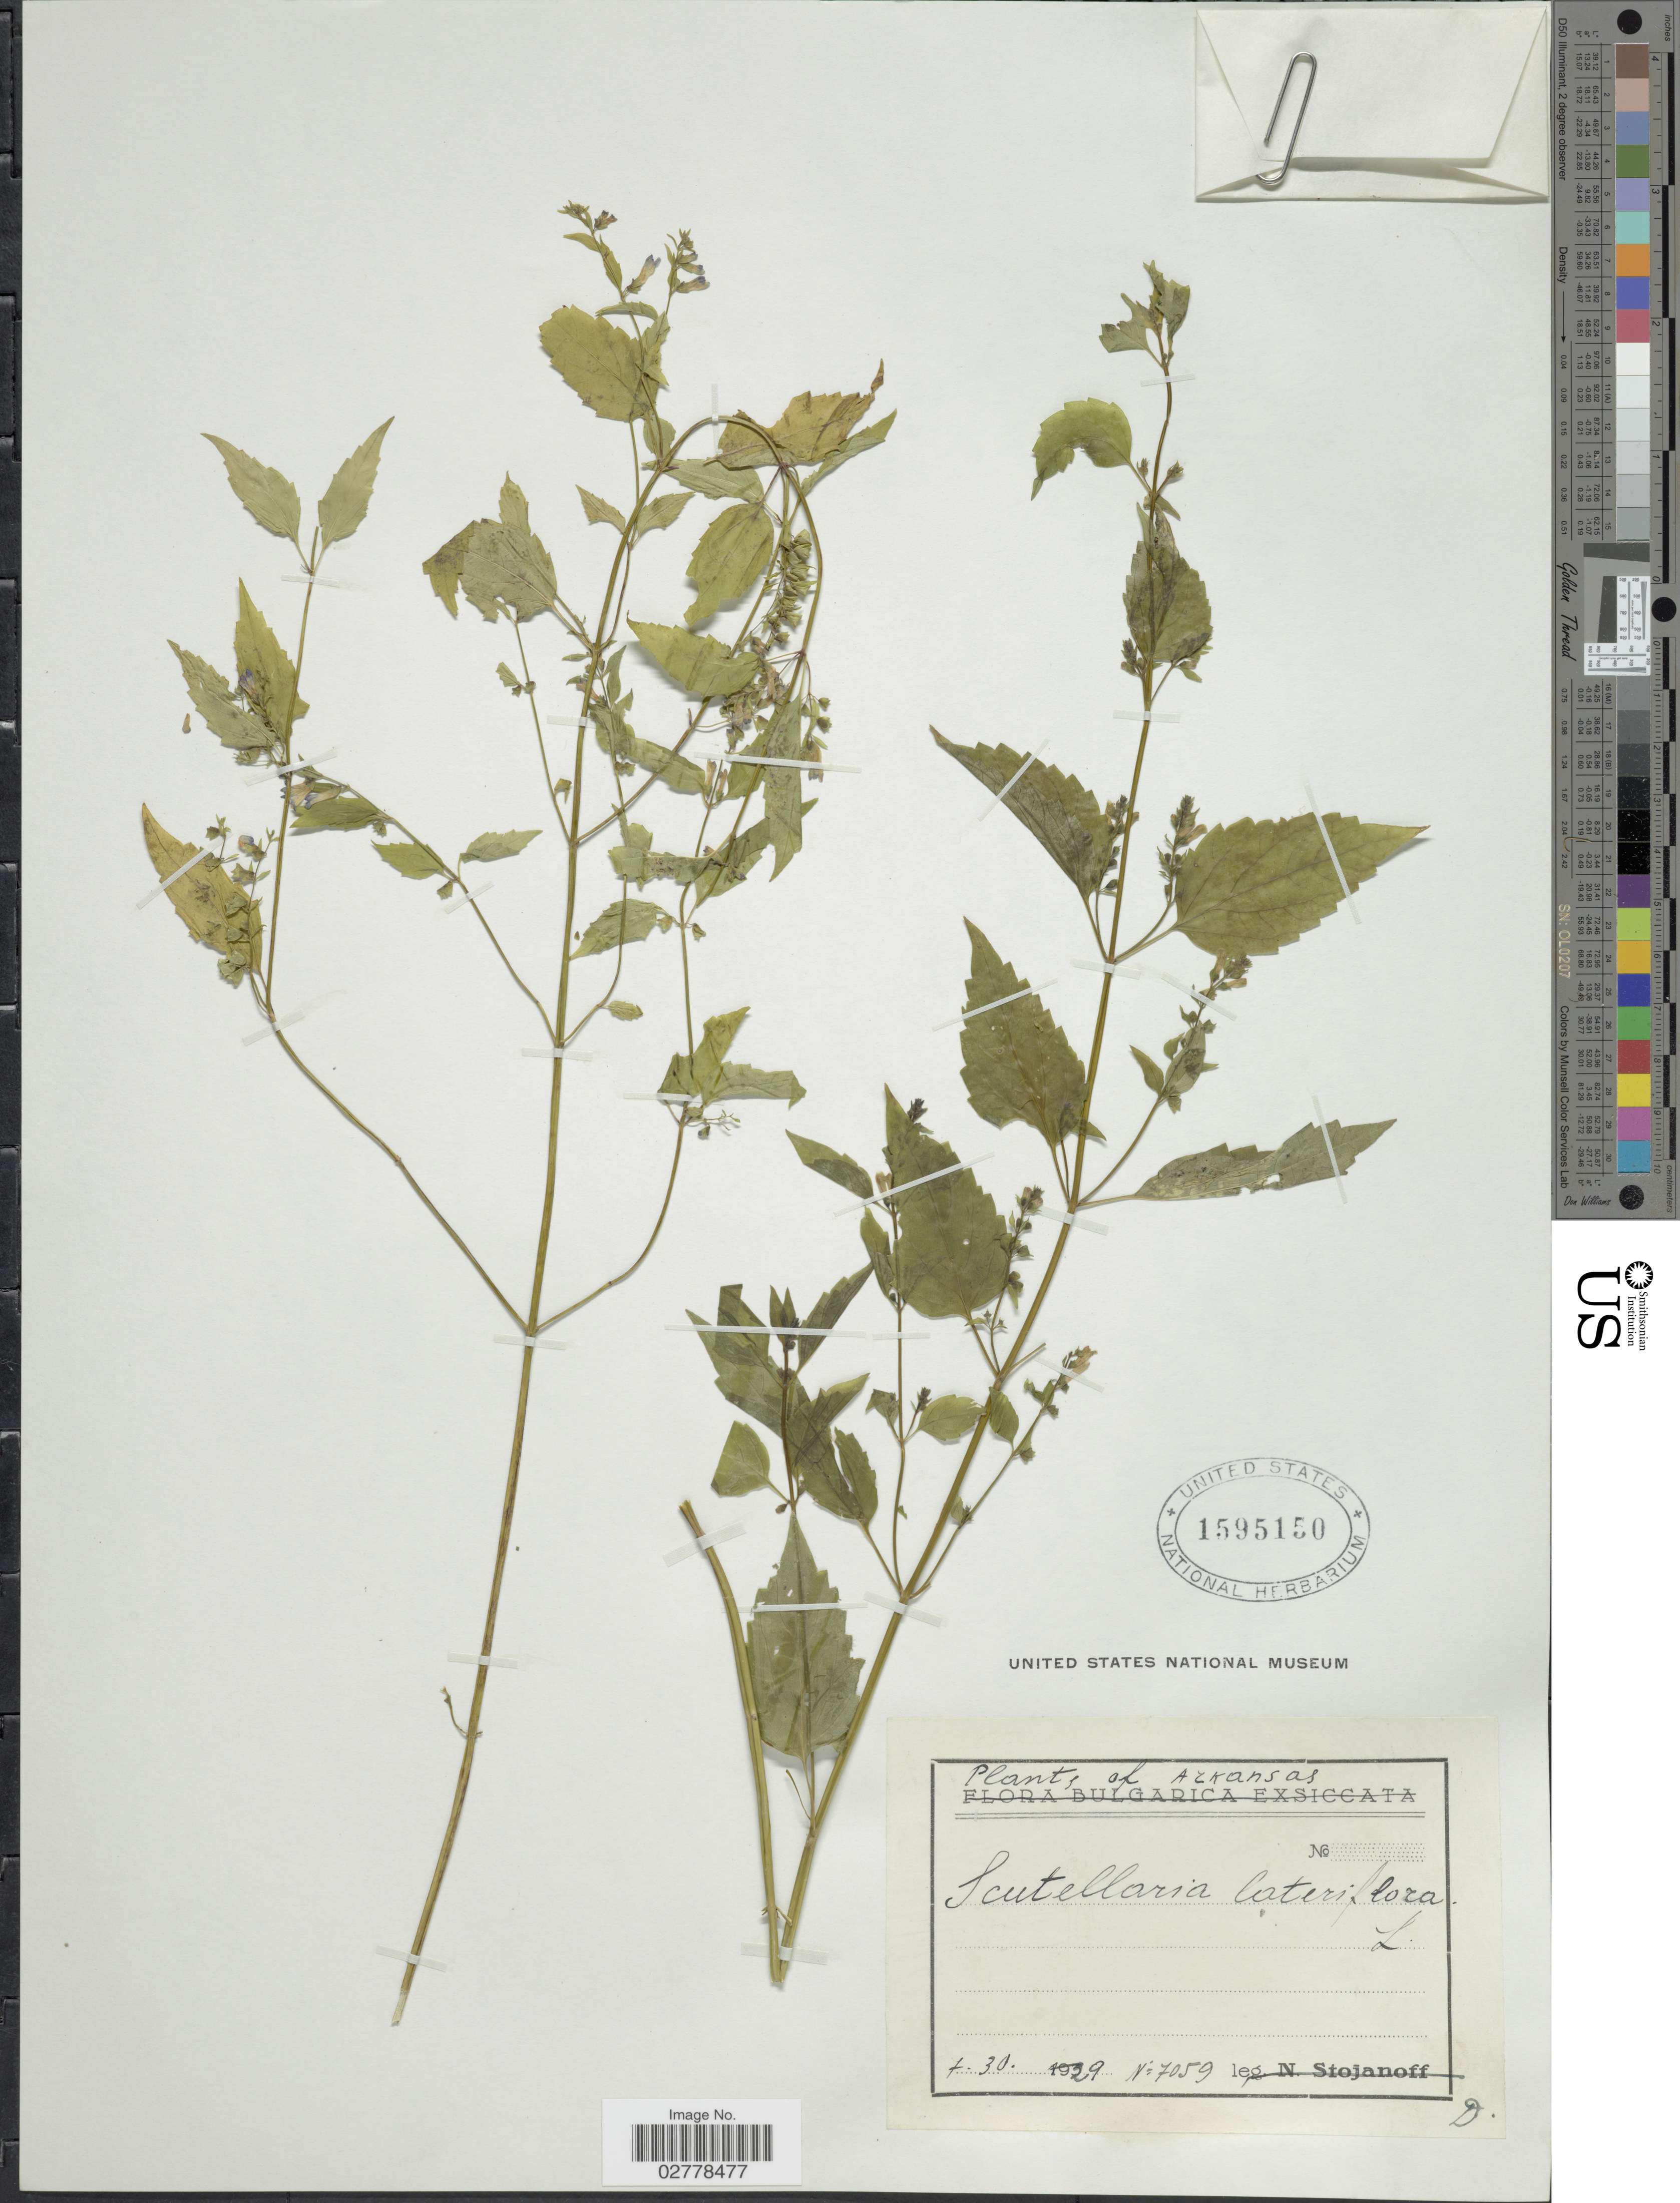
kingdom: Plantae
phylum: Tracheophyta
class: Magnoliopsida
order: Lamiales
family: Lamiaceae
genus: Scutellaria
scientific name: Scutellaria lateriflora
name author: L.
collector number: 7059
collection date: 1929-01-30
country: United States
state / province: Arkansas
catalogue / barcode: US 1595150